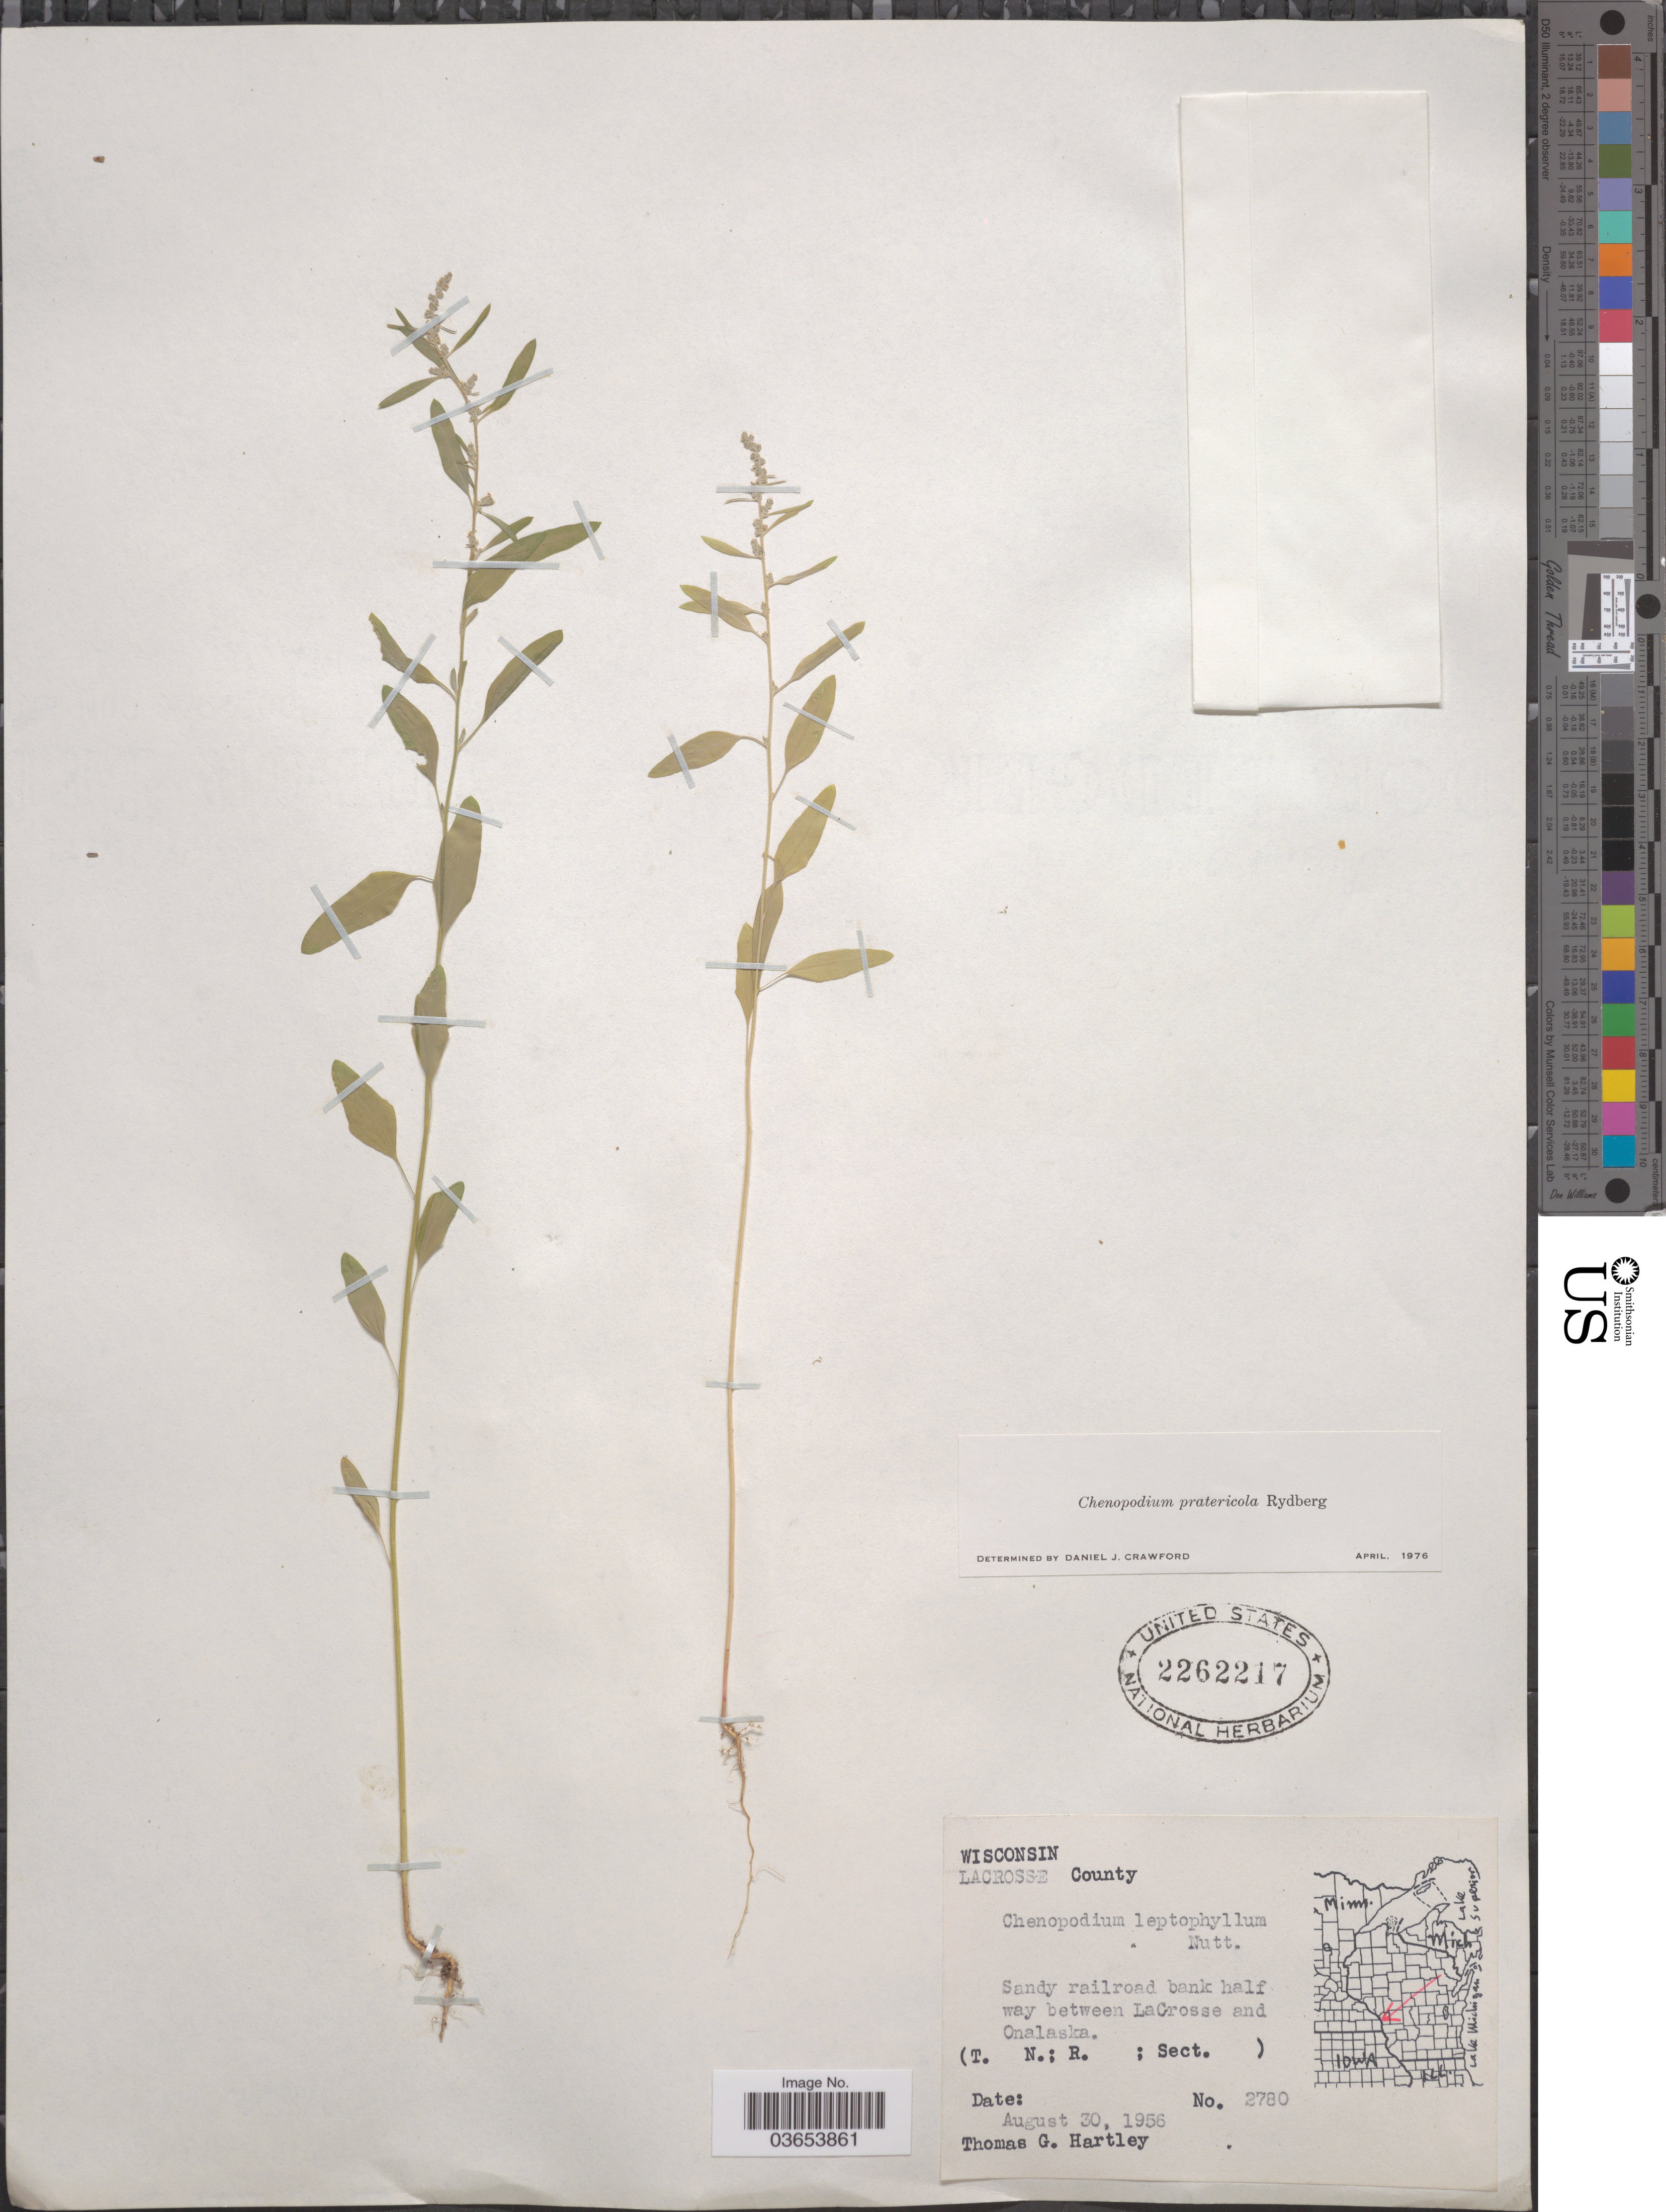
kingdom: Plantae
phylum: Tracheophyta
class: Magnoliopsida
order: Caryophyllales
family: Amaranthaceae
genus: Chenopodium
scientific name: Chenopodium pratericola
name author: Rydb.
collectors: T. G. Hartley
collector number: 2780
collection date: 1956-08-30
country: United States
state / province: Wisconsin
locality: Lacrosee County. Sandy railroad bank half way between LaCrosse and Onalaska.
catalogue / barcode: US 2262217